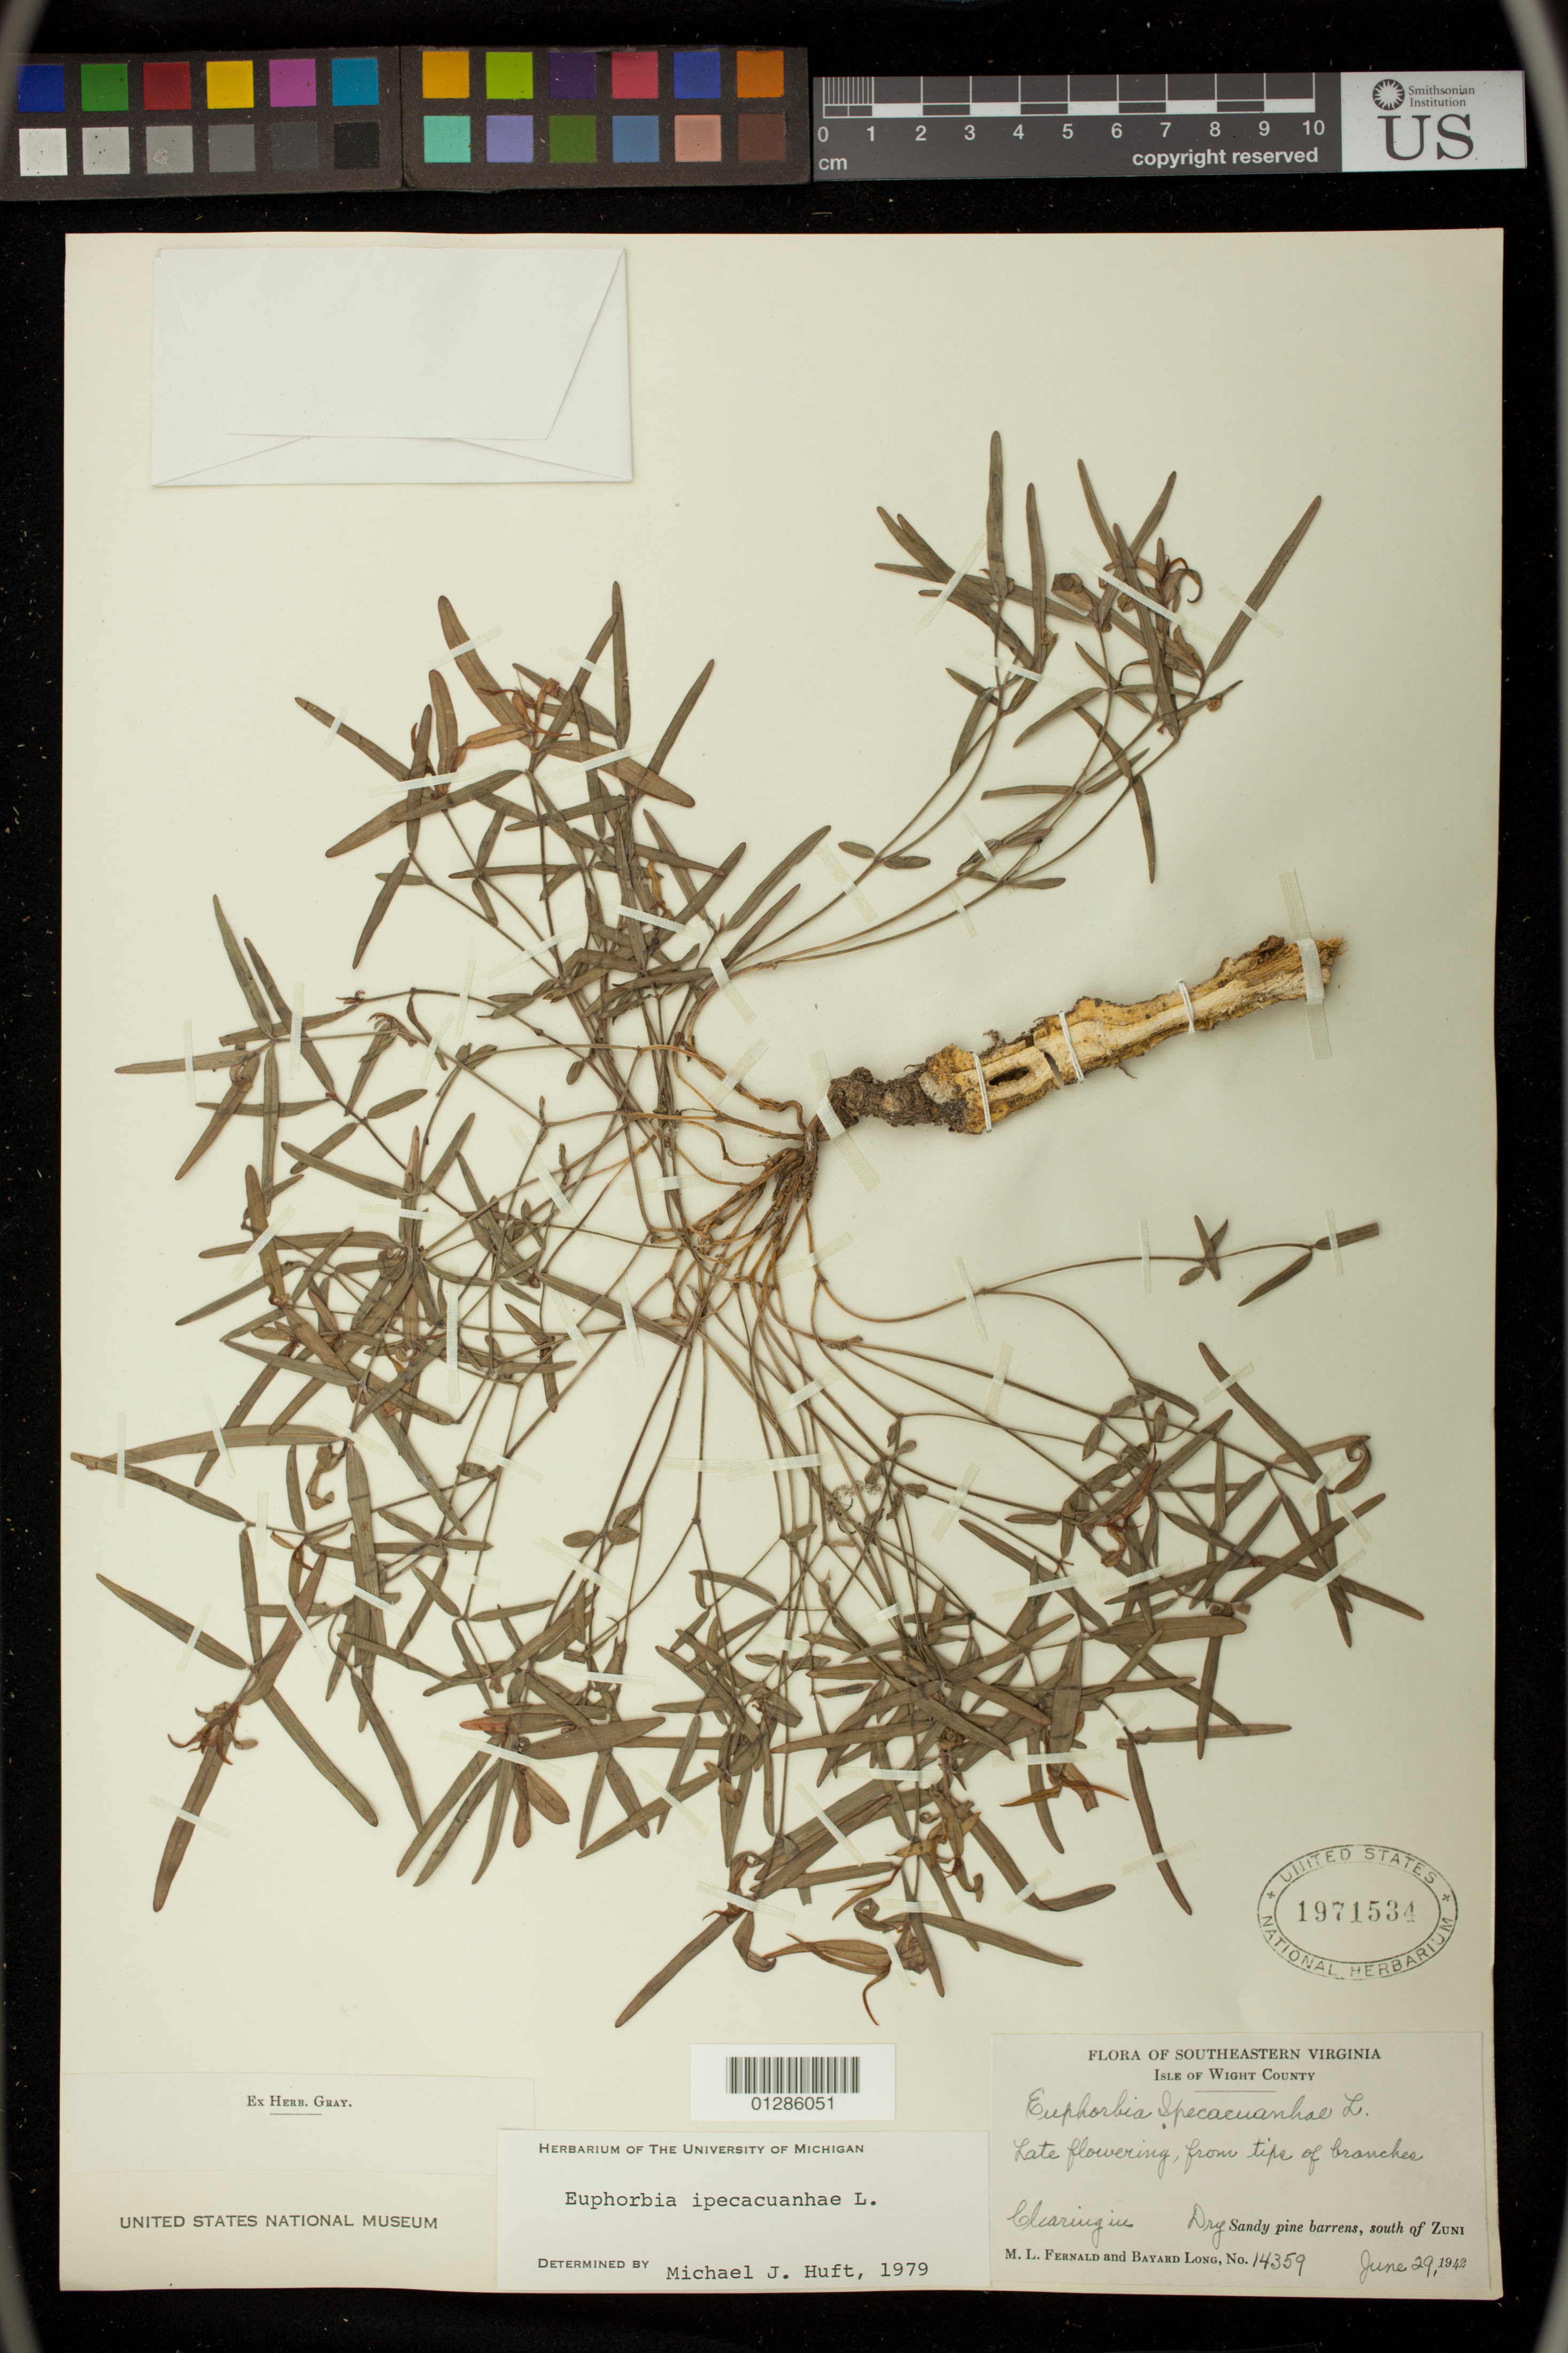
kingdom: Plantae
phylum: Tracheophyta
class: Magnoliopsida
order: Malpighiales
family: Euphorbiaceae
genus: Euphorbia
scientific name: Euphorbia ipecacuanhae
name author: L.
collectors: M. L. Fernald & B. H. Long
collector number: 14359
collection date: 1942-06-29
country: United States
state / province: Virginia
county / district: Isle of Wight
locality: south of Zuni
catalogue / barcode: US 1971534